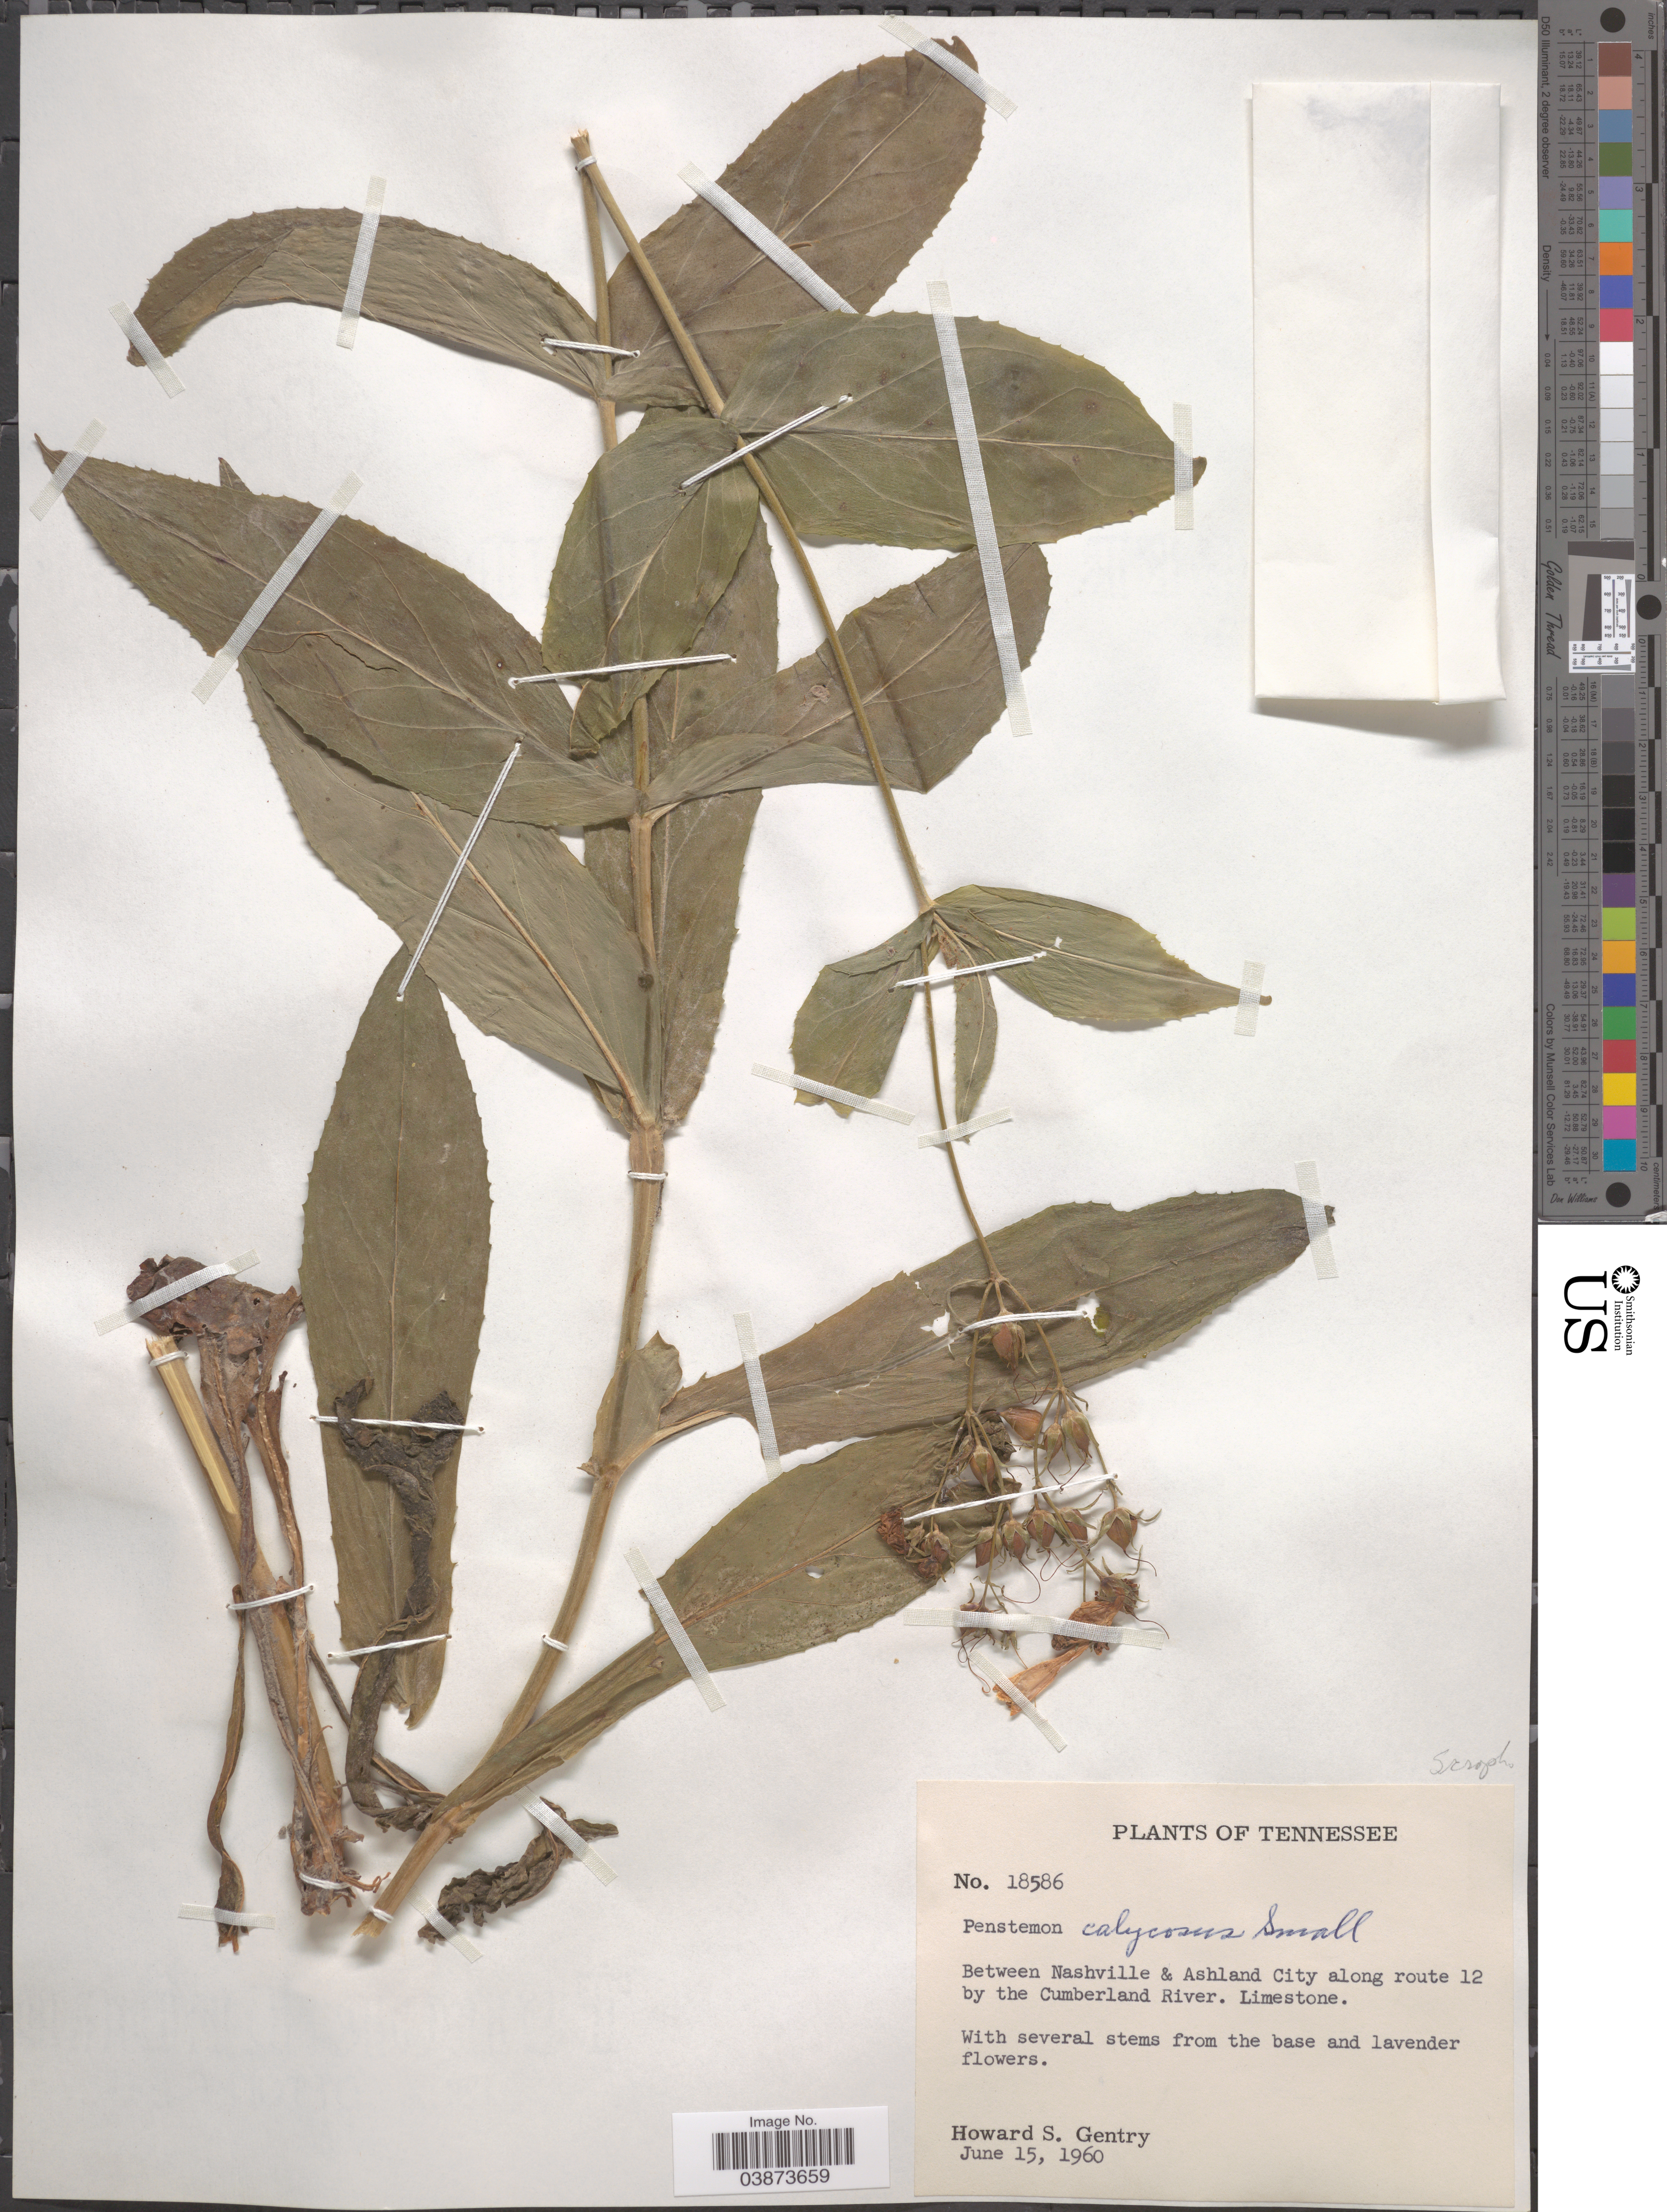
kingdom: Plantae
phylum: Tracheophyta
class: Magnoliopsida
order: Lamiales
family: Plantaginaceae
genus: Penstemon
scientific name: Penstemon calycosus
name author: Small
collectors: H. S. Gentry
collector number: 18586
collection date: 1960-06-15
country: United States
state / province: Tennessee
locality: Between Nashville & Ashland City along route 12 by the Cumberland River. Limestone.